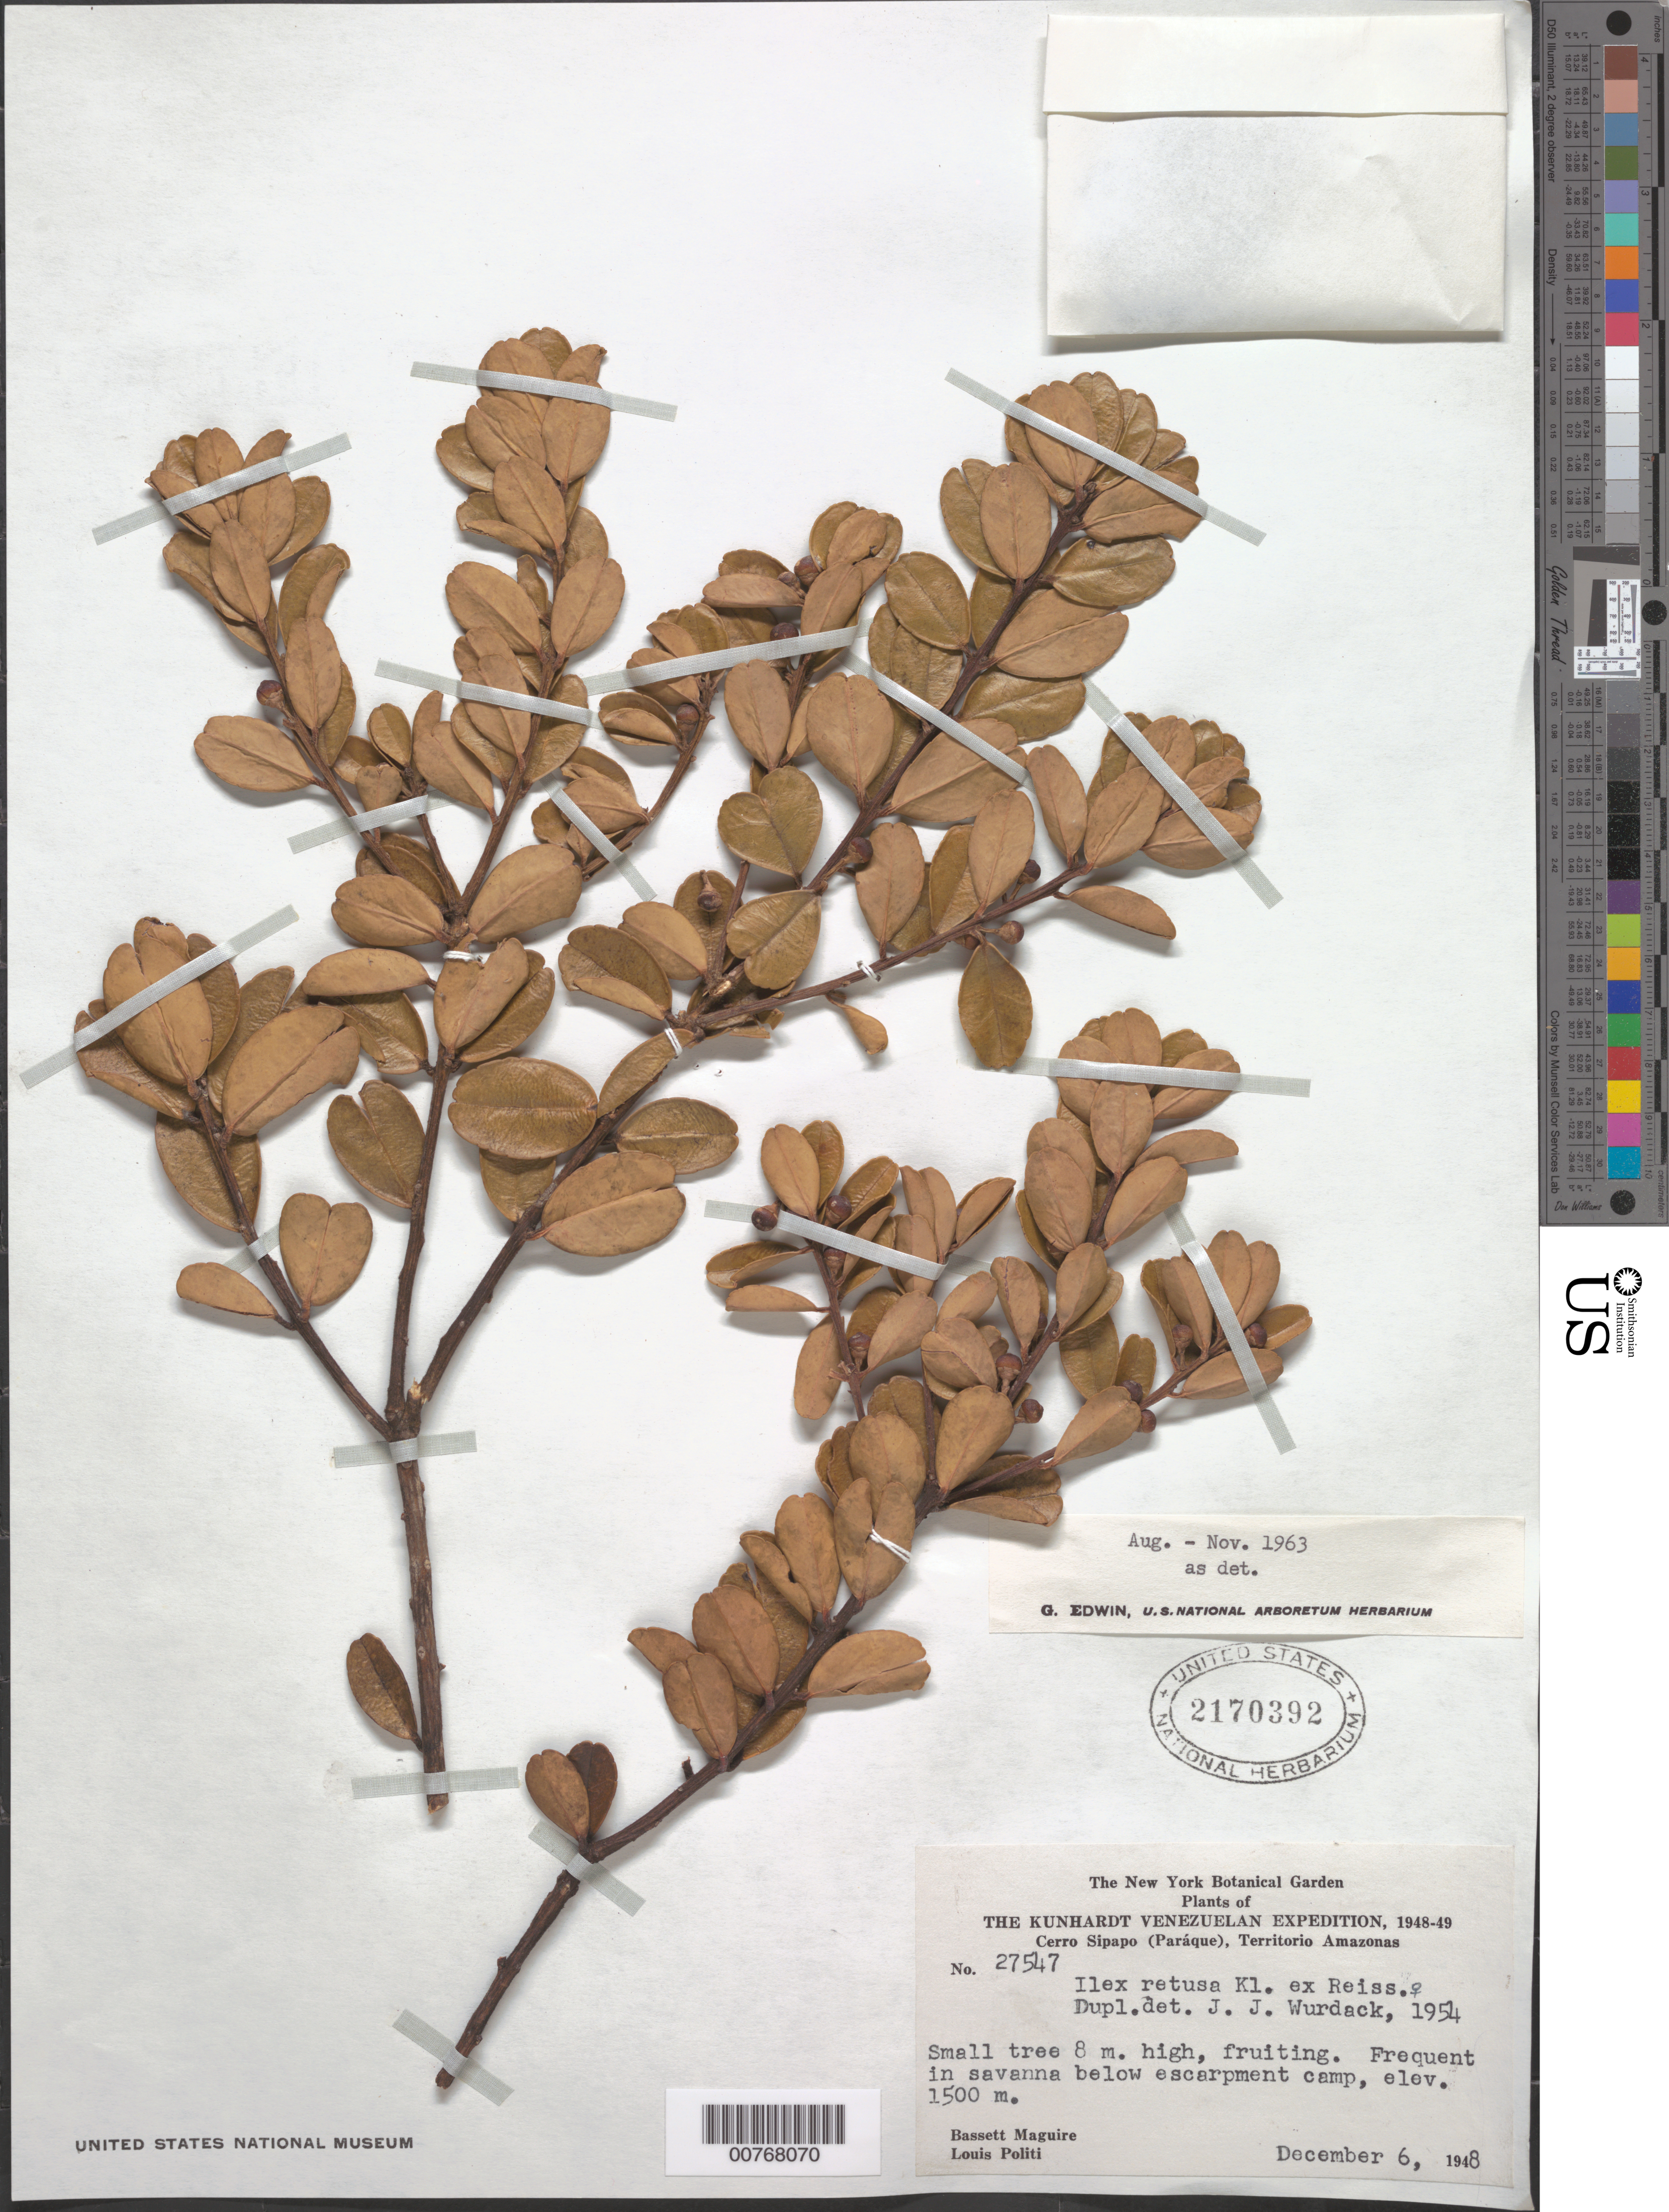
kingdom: Plantae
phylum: Tracheophyta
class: Magnoliopsida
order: Aquifoliales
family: Aquifoliaceae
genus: Ilex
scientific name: Ilex retusa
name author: Klotzsch ex Reissek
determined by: Edwin, G.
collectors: B. Maguire & L. Politi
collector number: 27547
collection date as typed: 6-Dec-48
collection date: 1948-12-06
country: Venezuela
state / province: Amazonas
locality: Cerro Sipapo (Paráque), savanna below escarpment camp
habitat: Savanna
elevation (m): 1500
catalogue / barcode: US 2170392